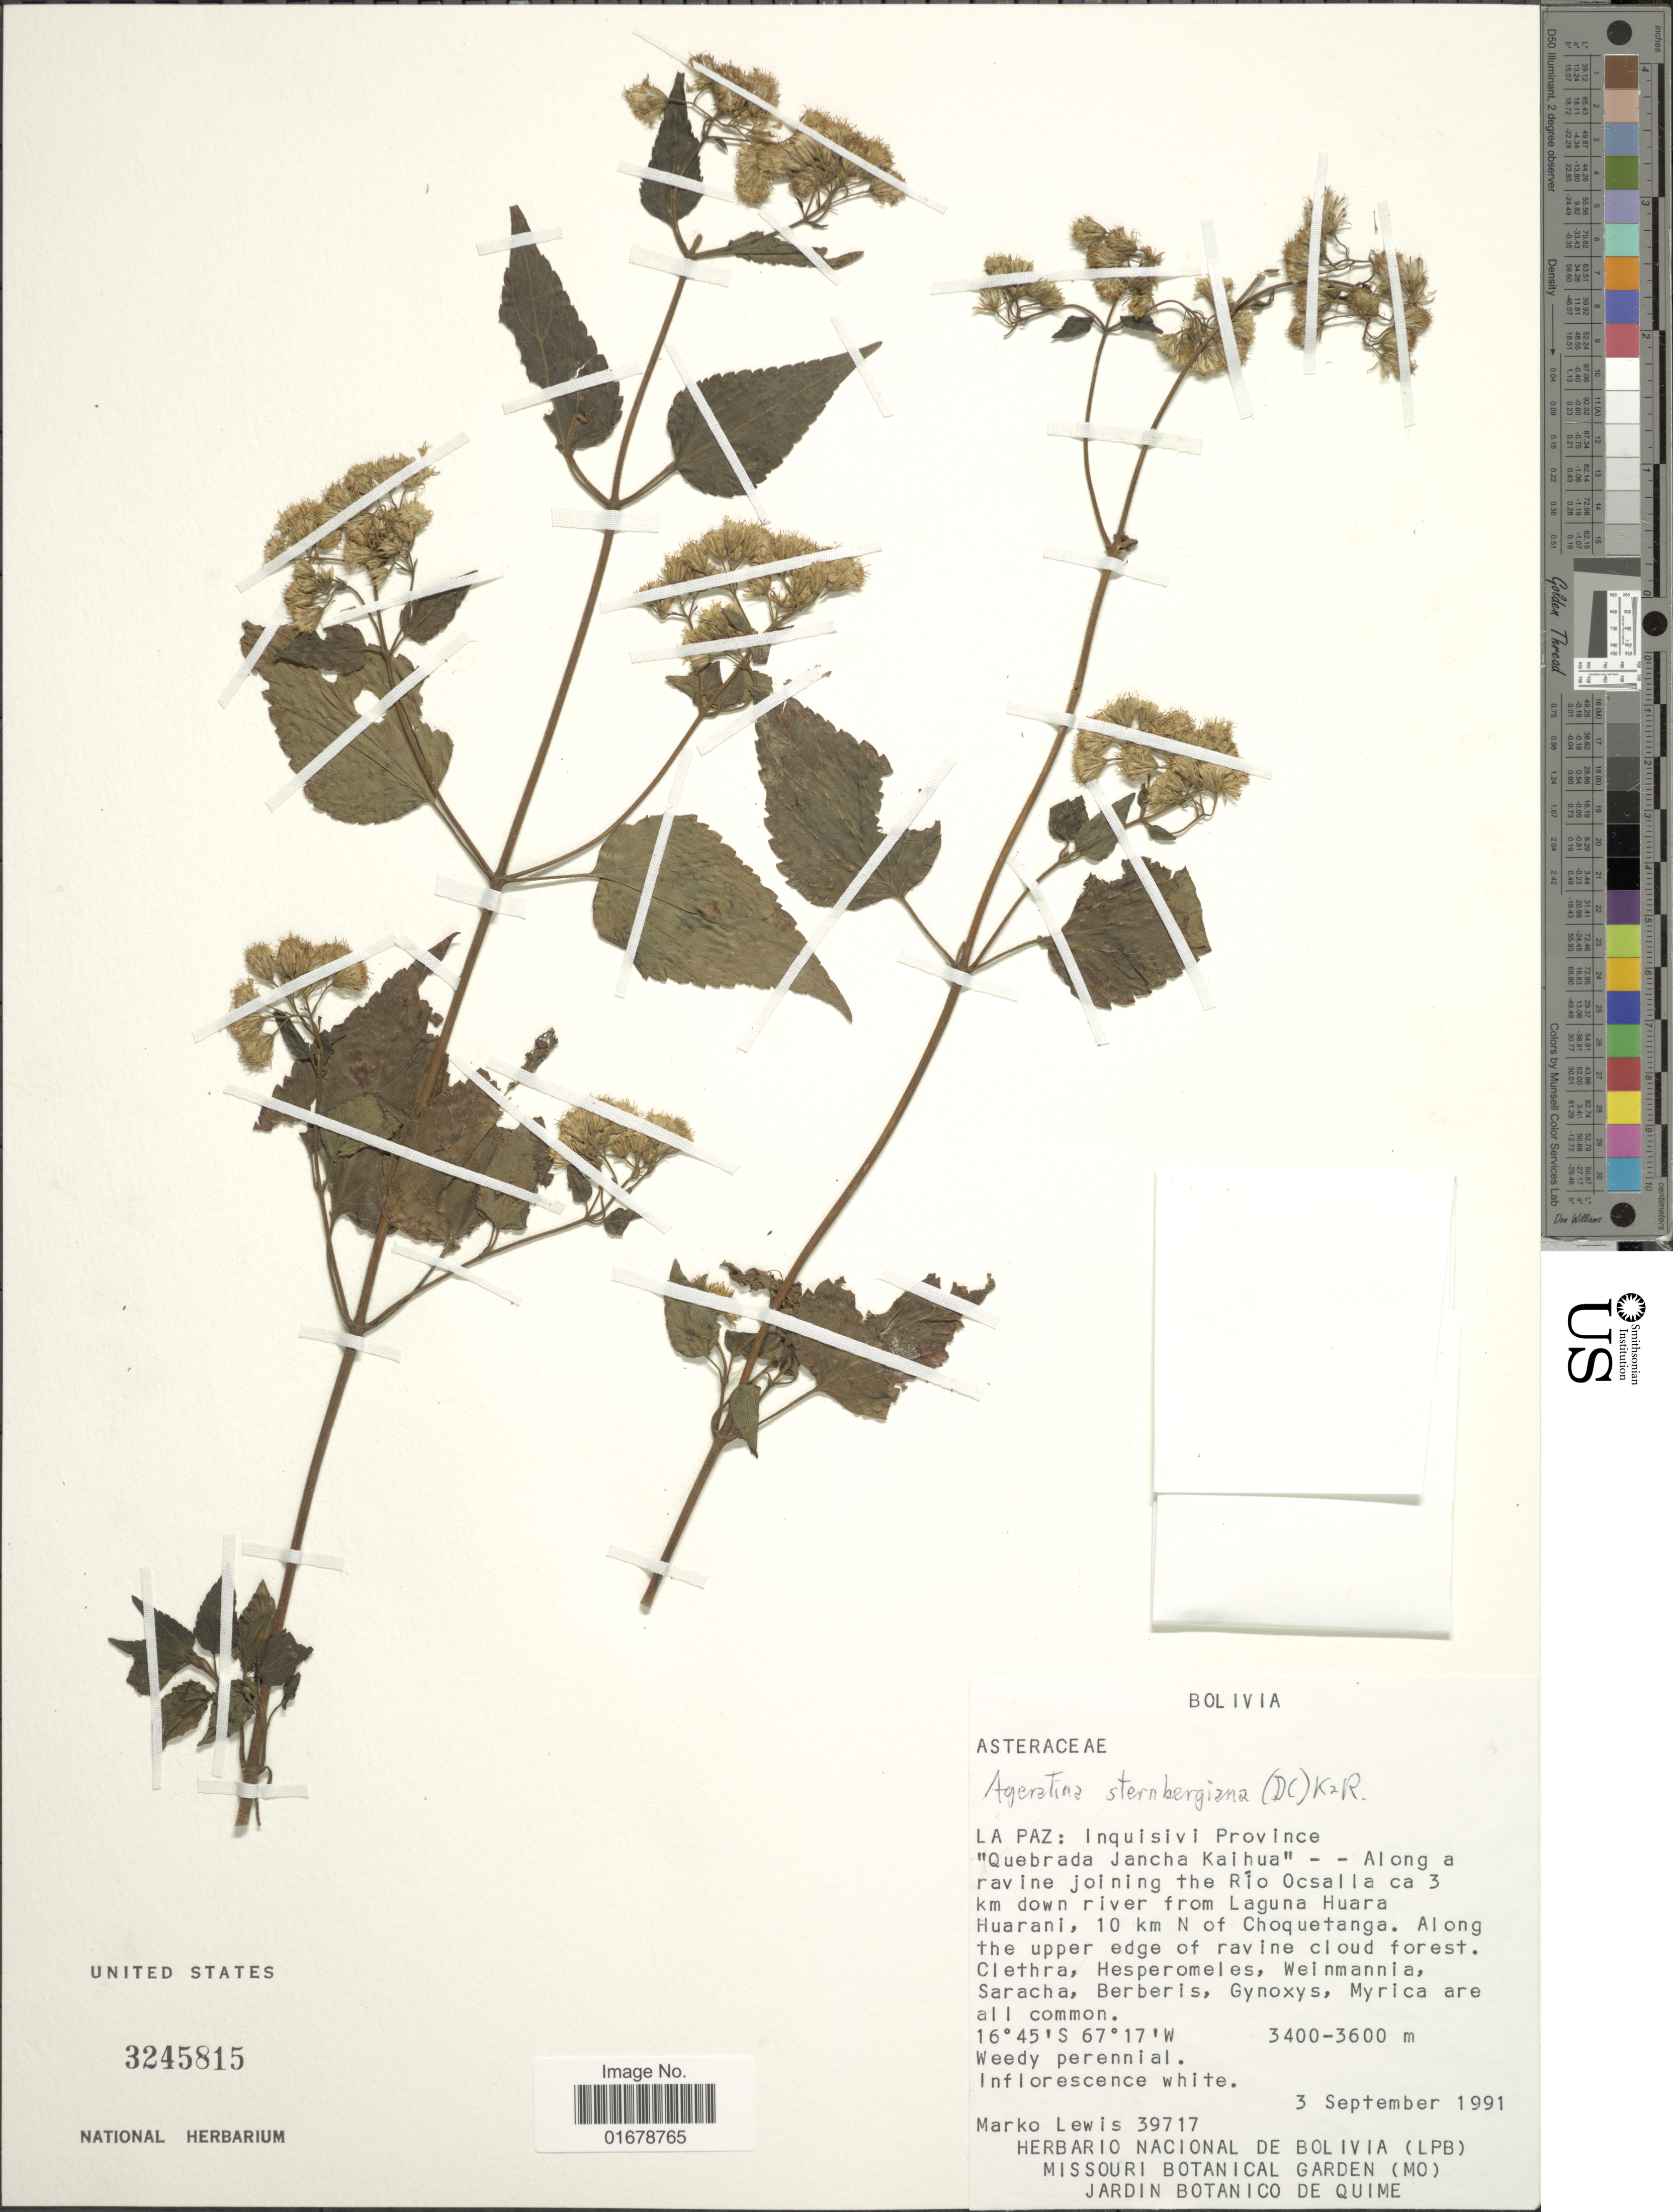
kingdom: Plantae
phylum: Tracheophyta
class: Magnoliopsida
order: Asterales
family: Asteraceae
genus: Ageratina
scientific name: Ageratina sternbergiana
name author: (DC.) R.M. King & H. Rob.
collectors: M. A. Lewis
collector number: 39717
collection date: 1991-09-03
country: Bolivia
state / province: La Paz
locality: La Paz: Inquisivi Province, "Quebrada Jancha Kaihua" , Along a ravine joining the Rio Ocsalla 3 km down river from Laguna Huara Huarani, 10 km N of Choquetanga, Along the upper edge of ravine cloud forest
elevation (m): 3400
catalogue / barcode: US 3245815